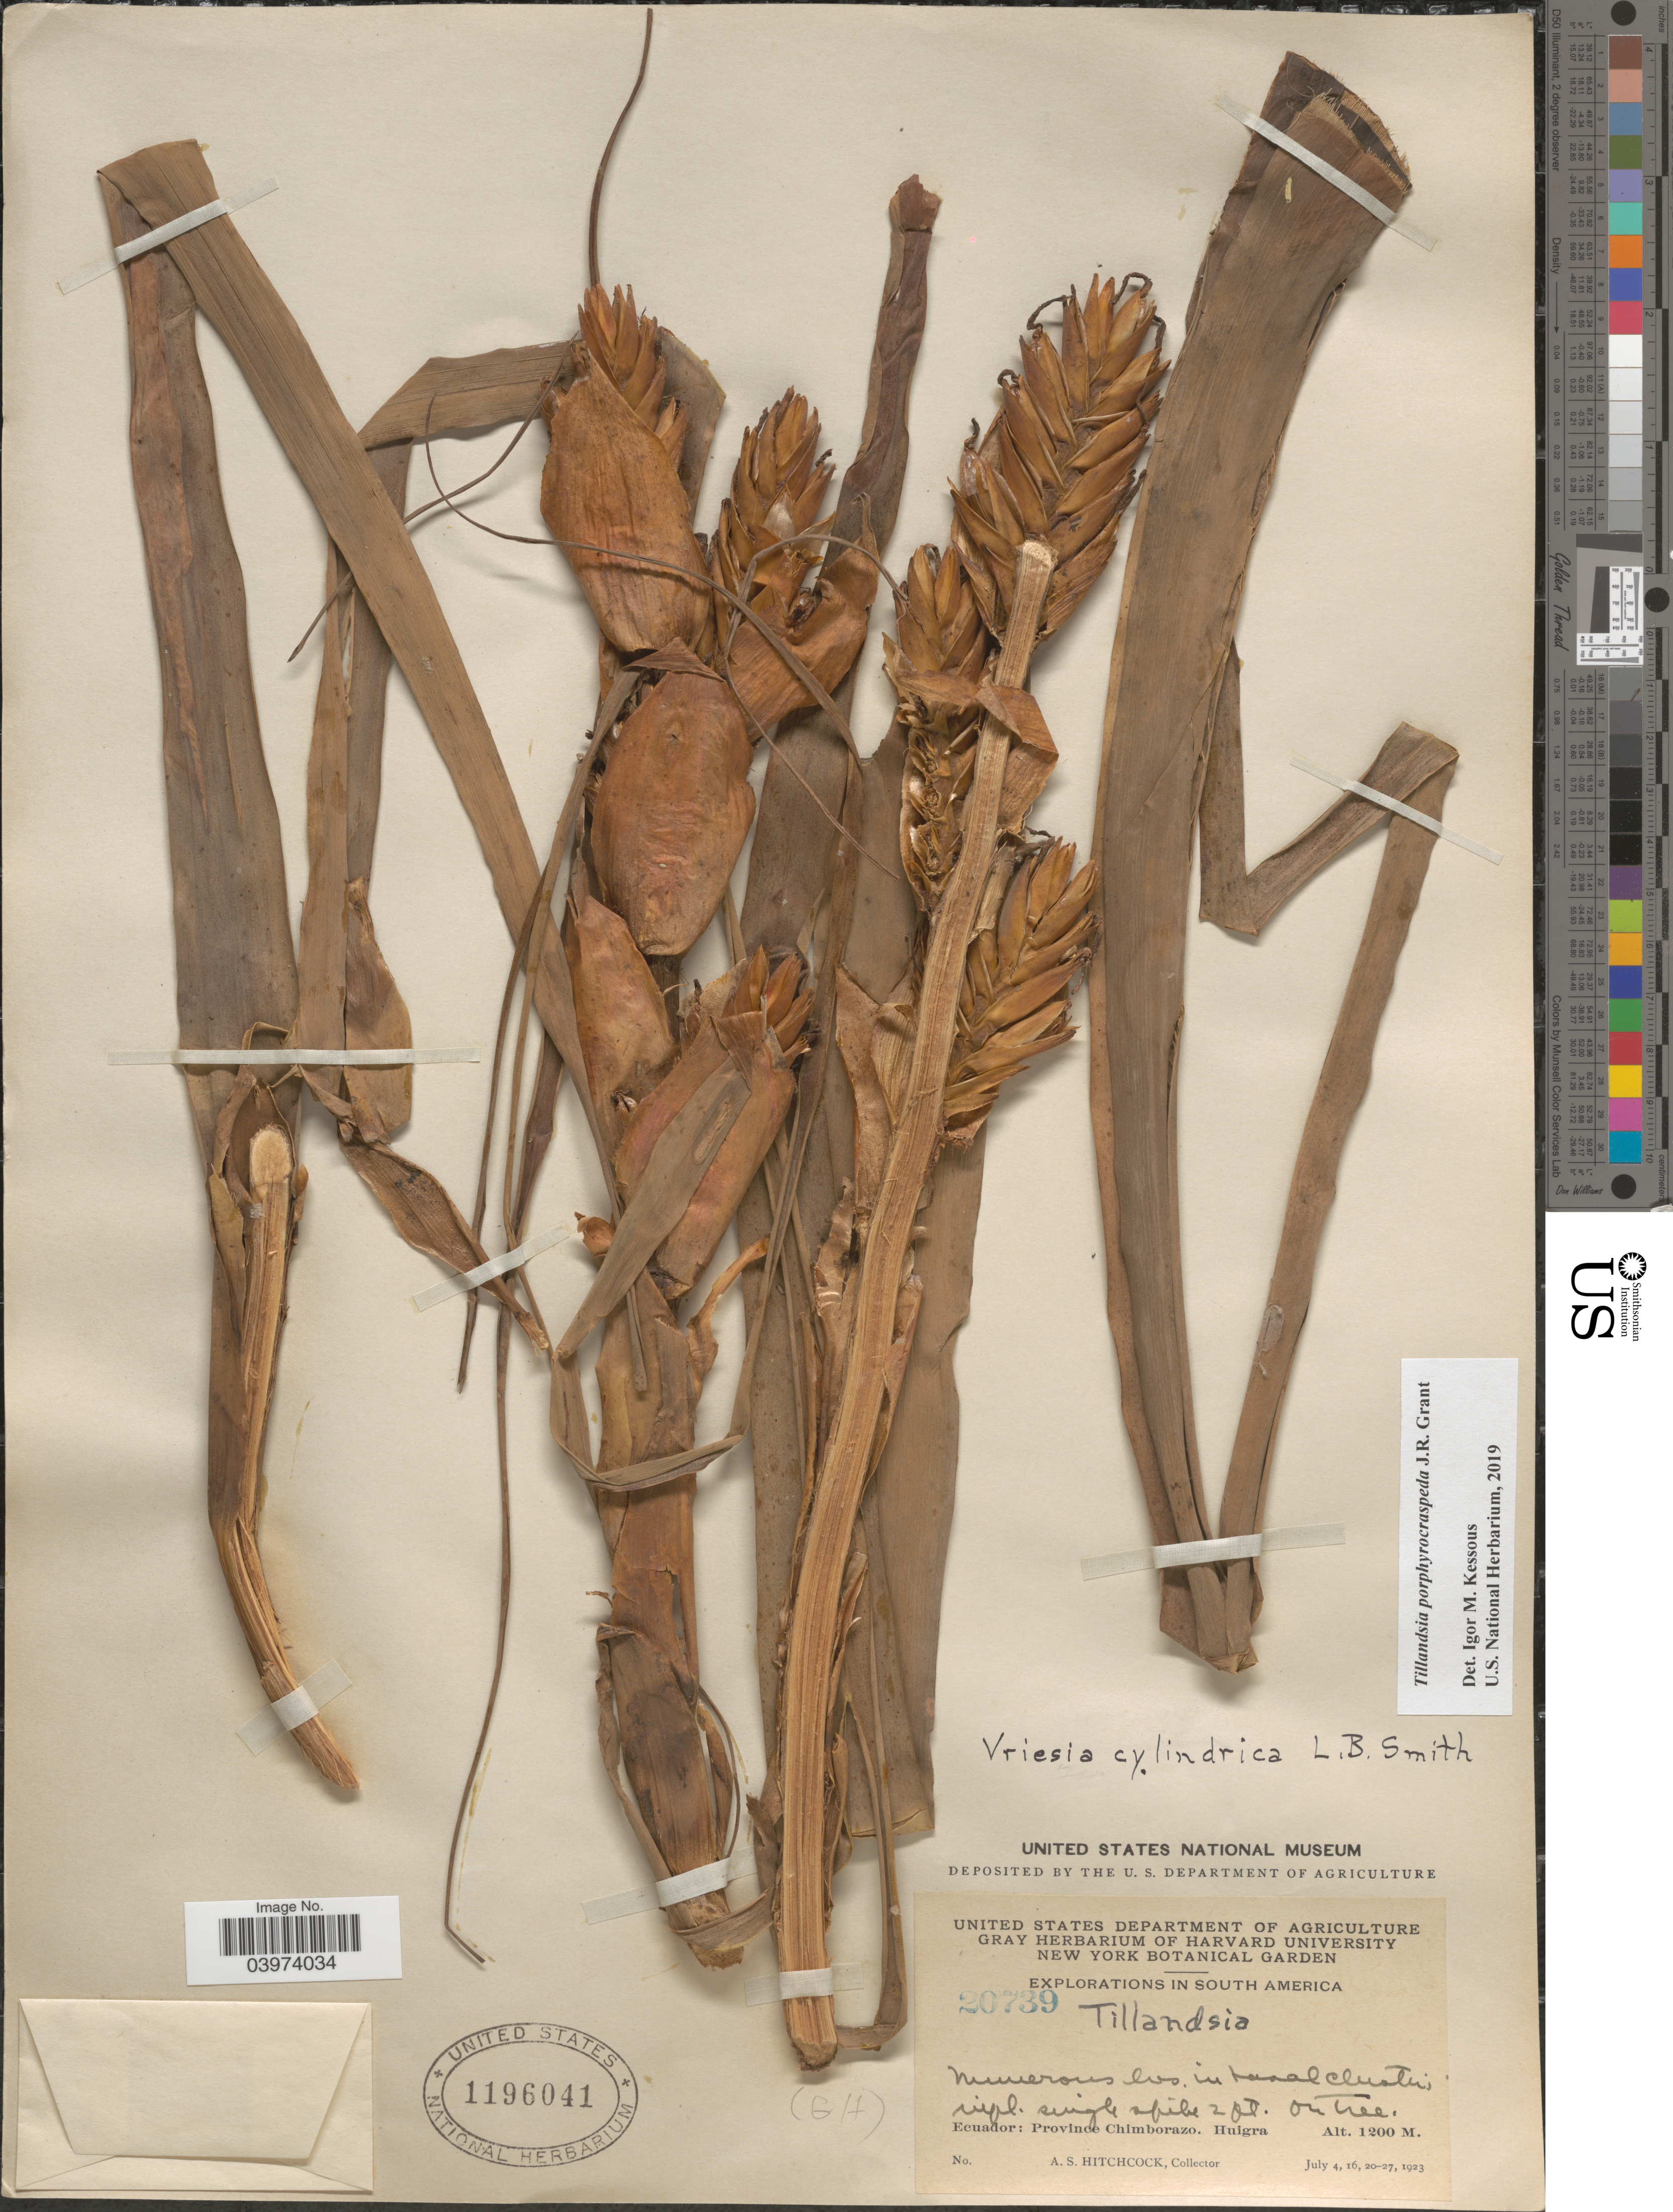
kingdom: Plantae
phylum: Tracheophyta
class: Liliopsida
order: Poales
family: Bromeliaceae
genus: Tillandsia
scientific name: Tillandsia porphyrocraspeda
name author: J.R. Grant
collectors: A. S. Hitchcock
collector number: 20739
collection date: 1923-07-04/1923-07-27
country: Ecuador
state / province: Chimborazo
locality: Explorations in South America. Huigra.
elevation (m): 1200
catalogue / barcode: US 1196041